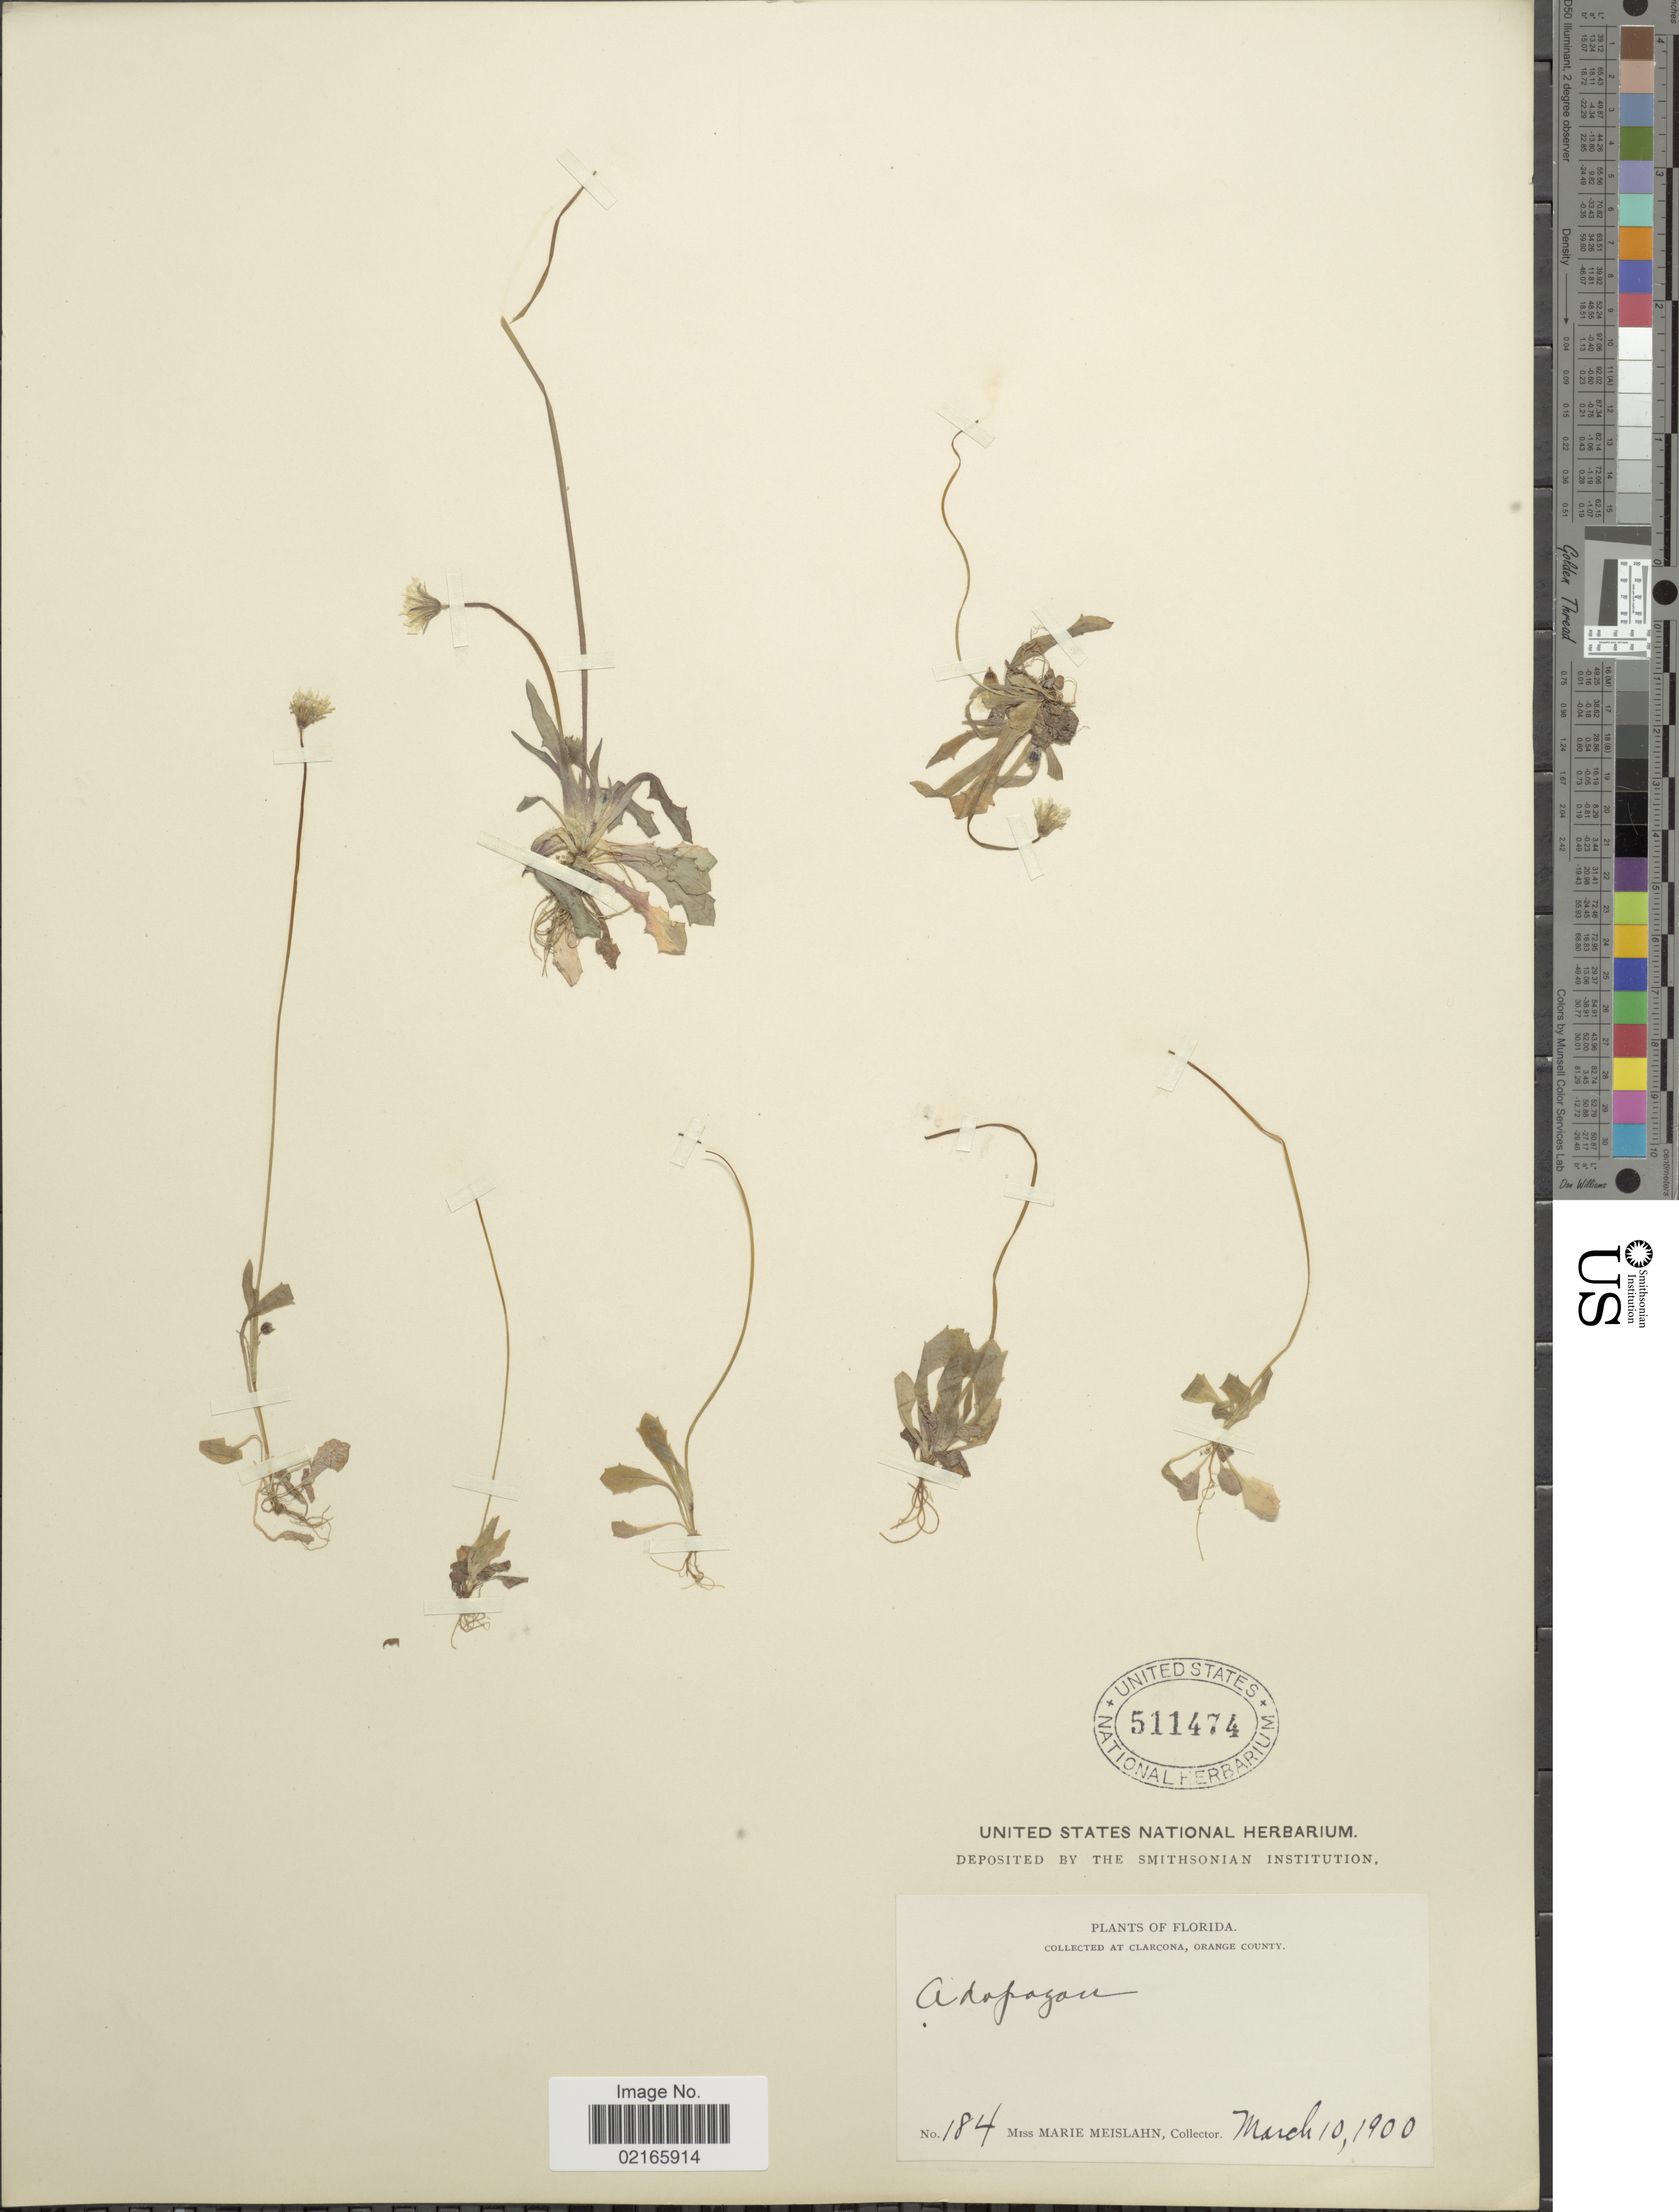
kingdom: Plantae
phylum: Tracheophyta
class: Magnoliopsida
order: Asterales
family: Asteraceae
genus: Krigia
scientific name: Krigia virginica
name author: (L.) Willd.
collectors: M. Meislahn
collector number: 184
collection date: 1900-03-10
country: United States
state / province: Florida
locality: Clarcona, Orange County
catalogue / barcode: US 511474